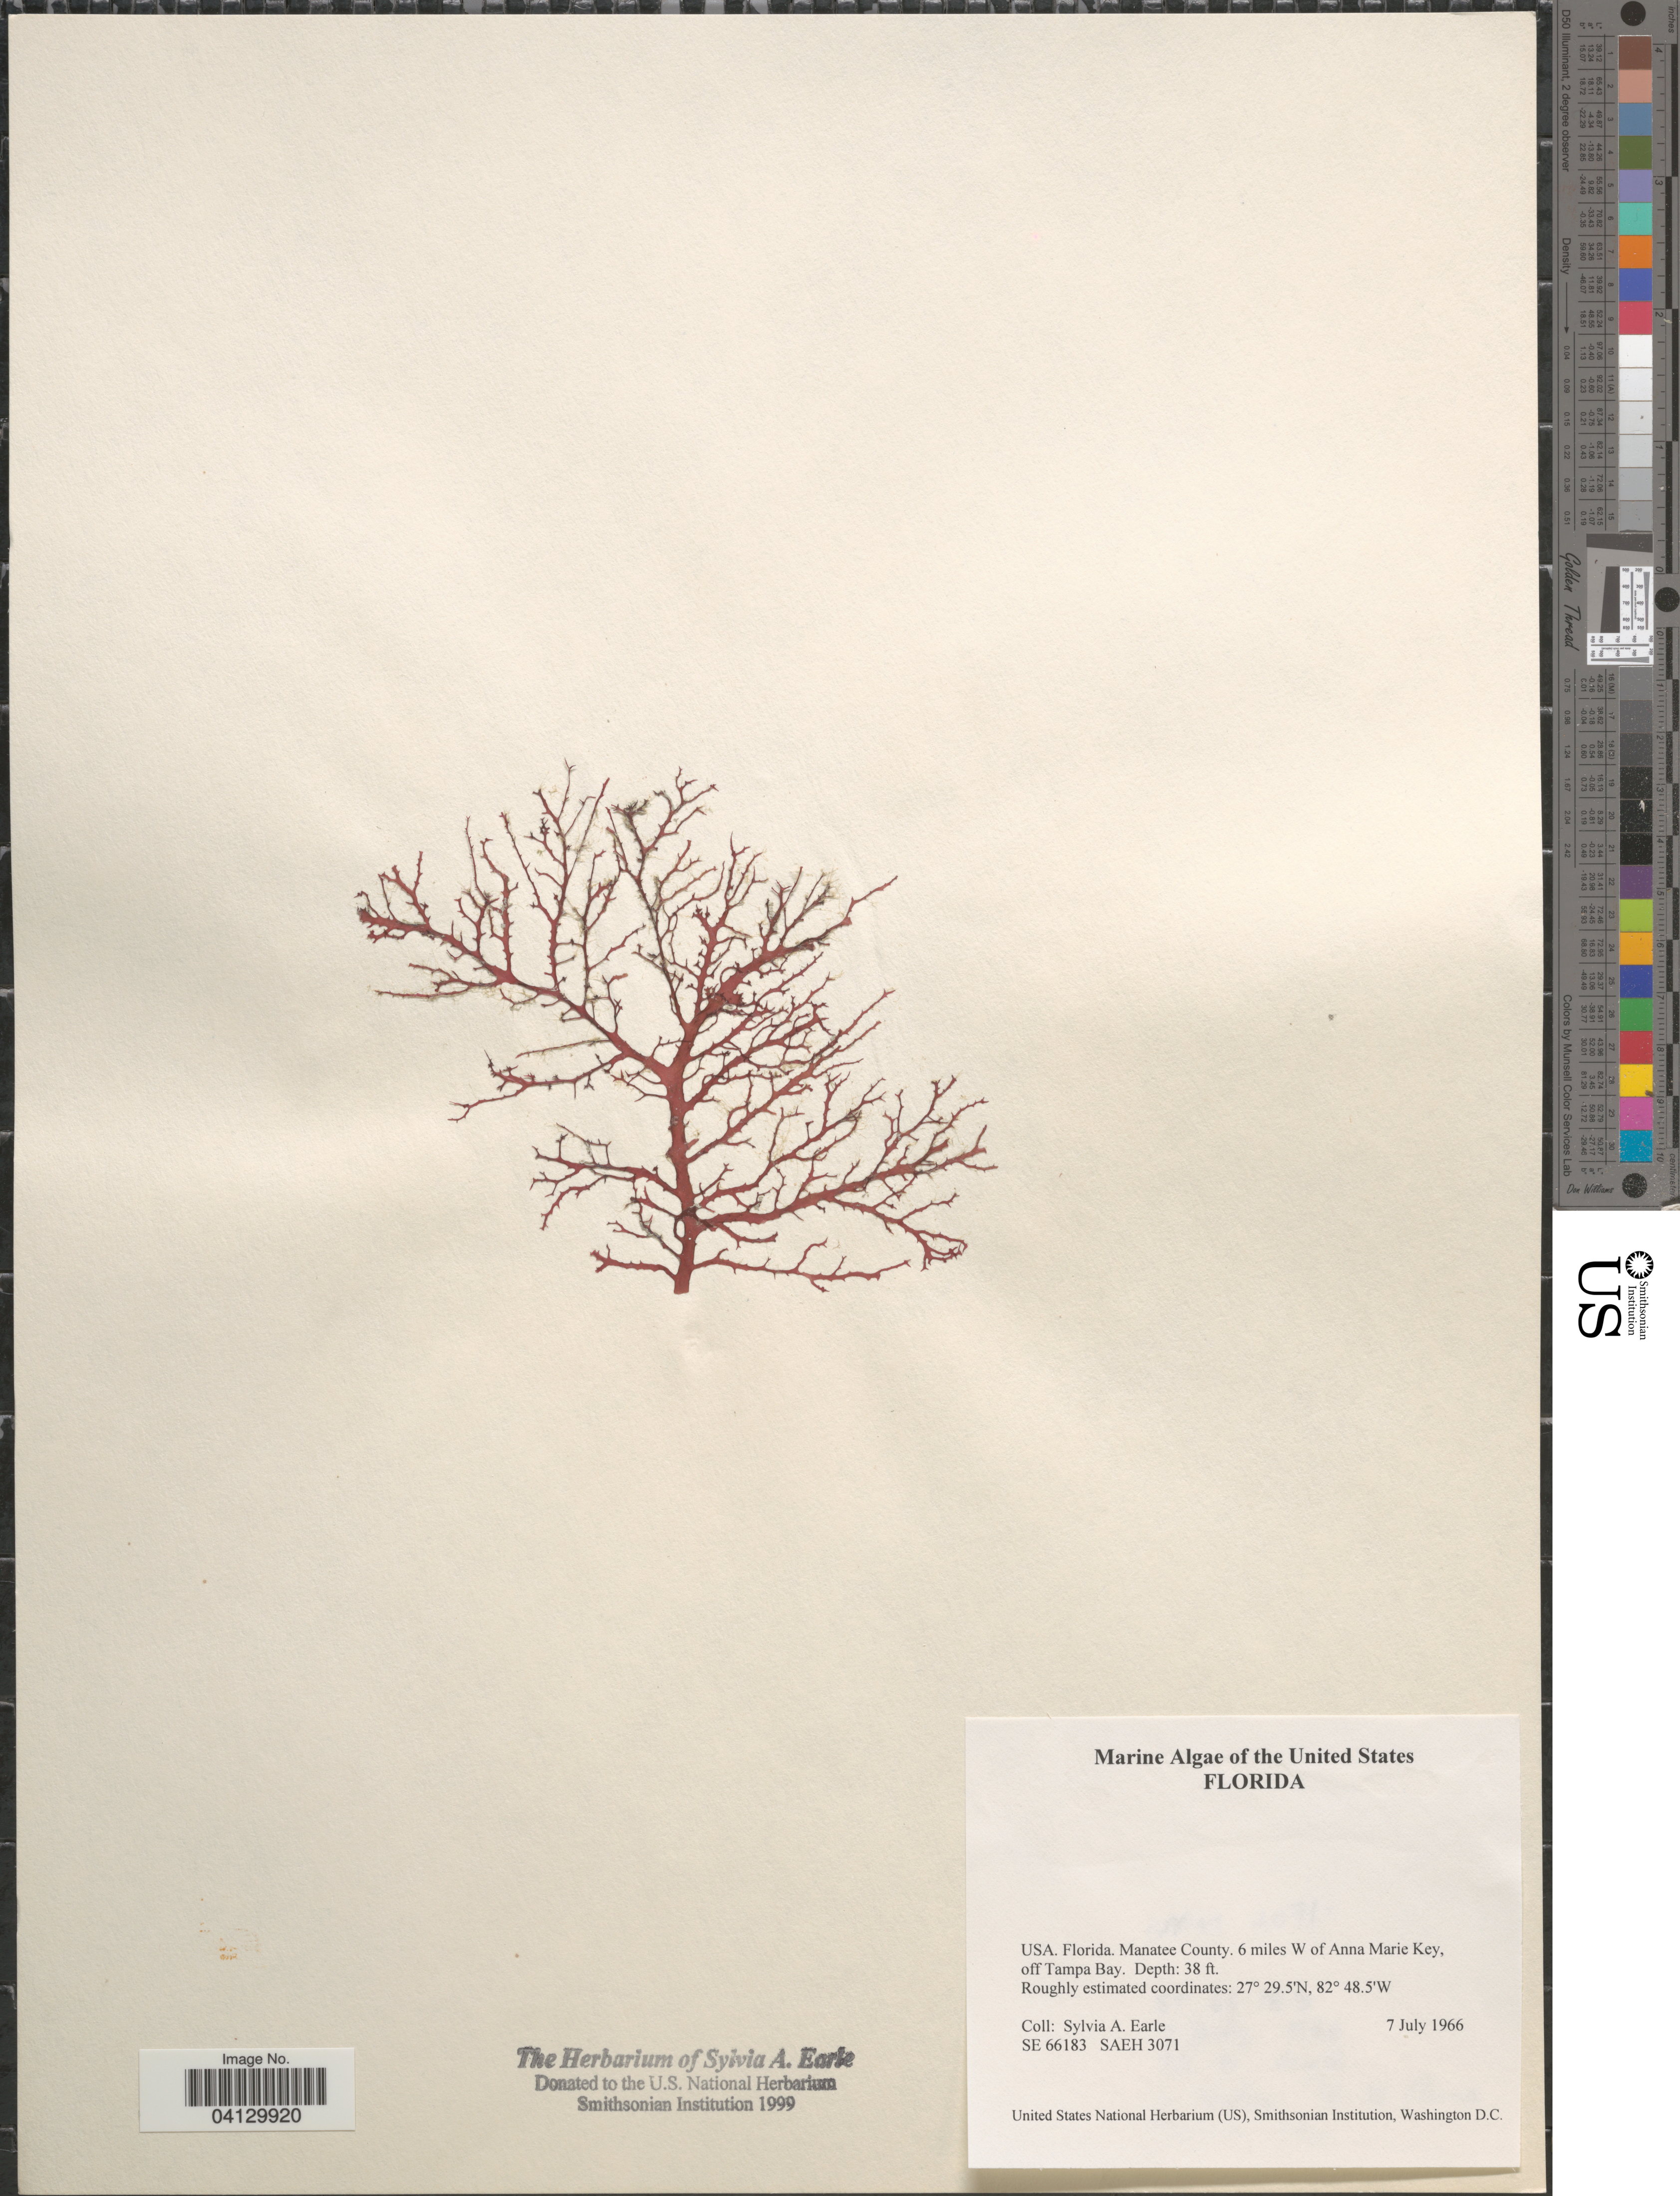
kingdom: Plantae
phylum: Rhodophyta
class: Florideophyceae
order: Corallinales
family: Corallinaceae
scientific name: Crustose Coralline Algae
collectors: S. A. Earle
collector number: SE66183/SAEH3071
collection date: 1966-07-07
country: United States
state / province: Florida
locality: Manatee County. 6 miles W of Anna Marie Key, off Tampa Bay.